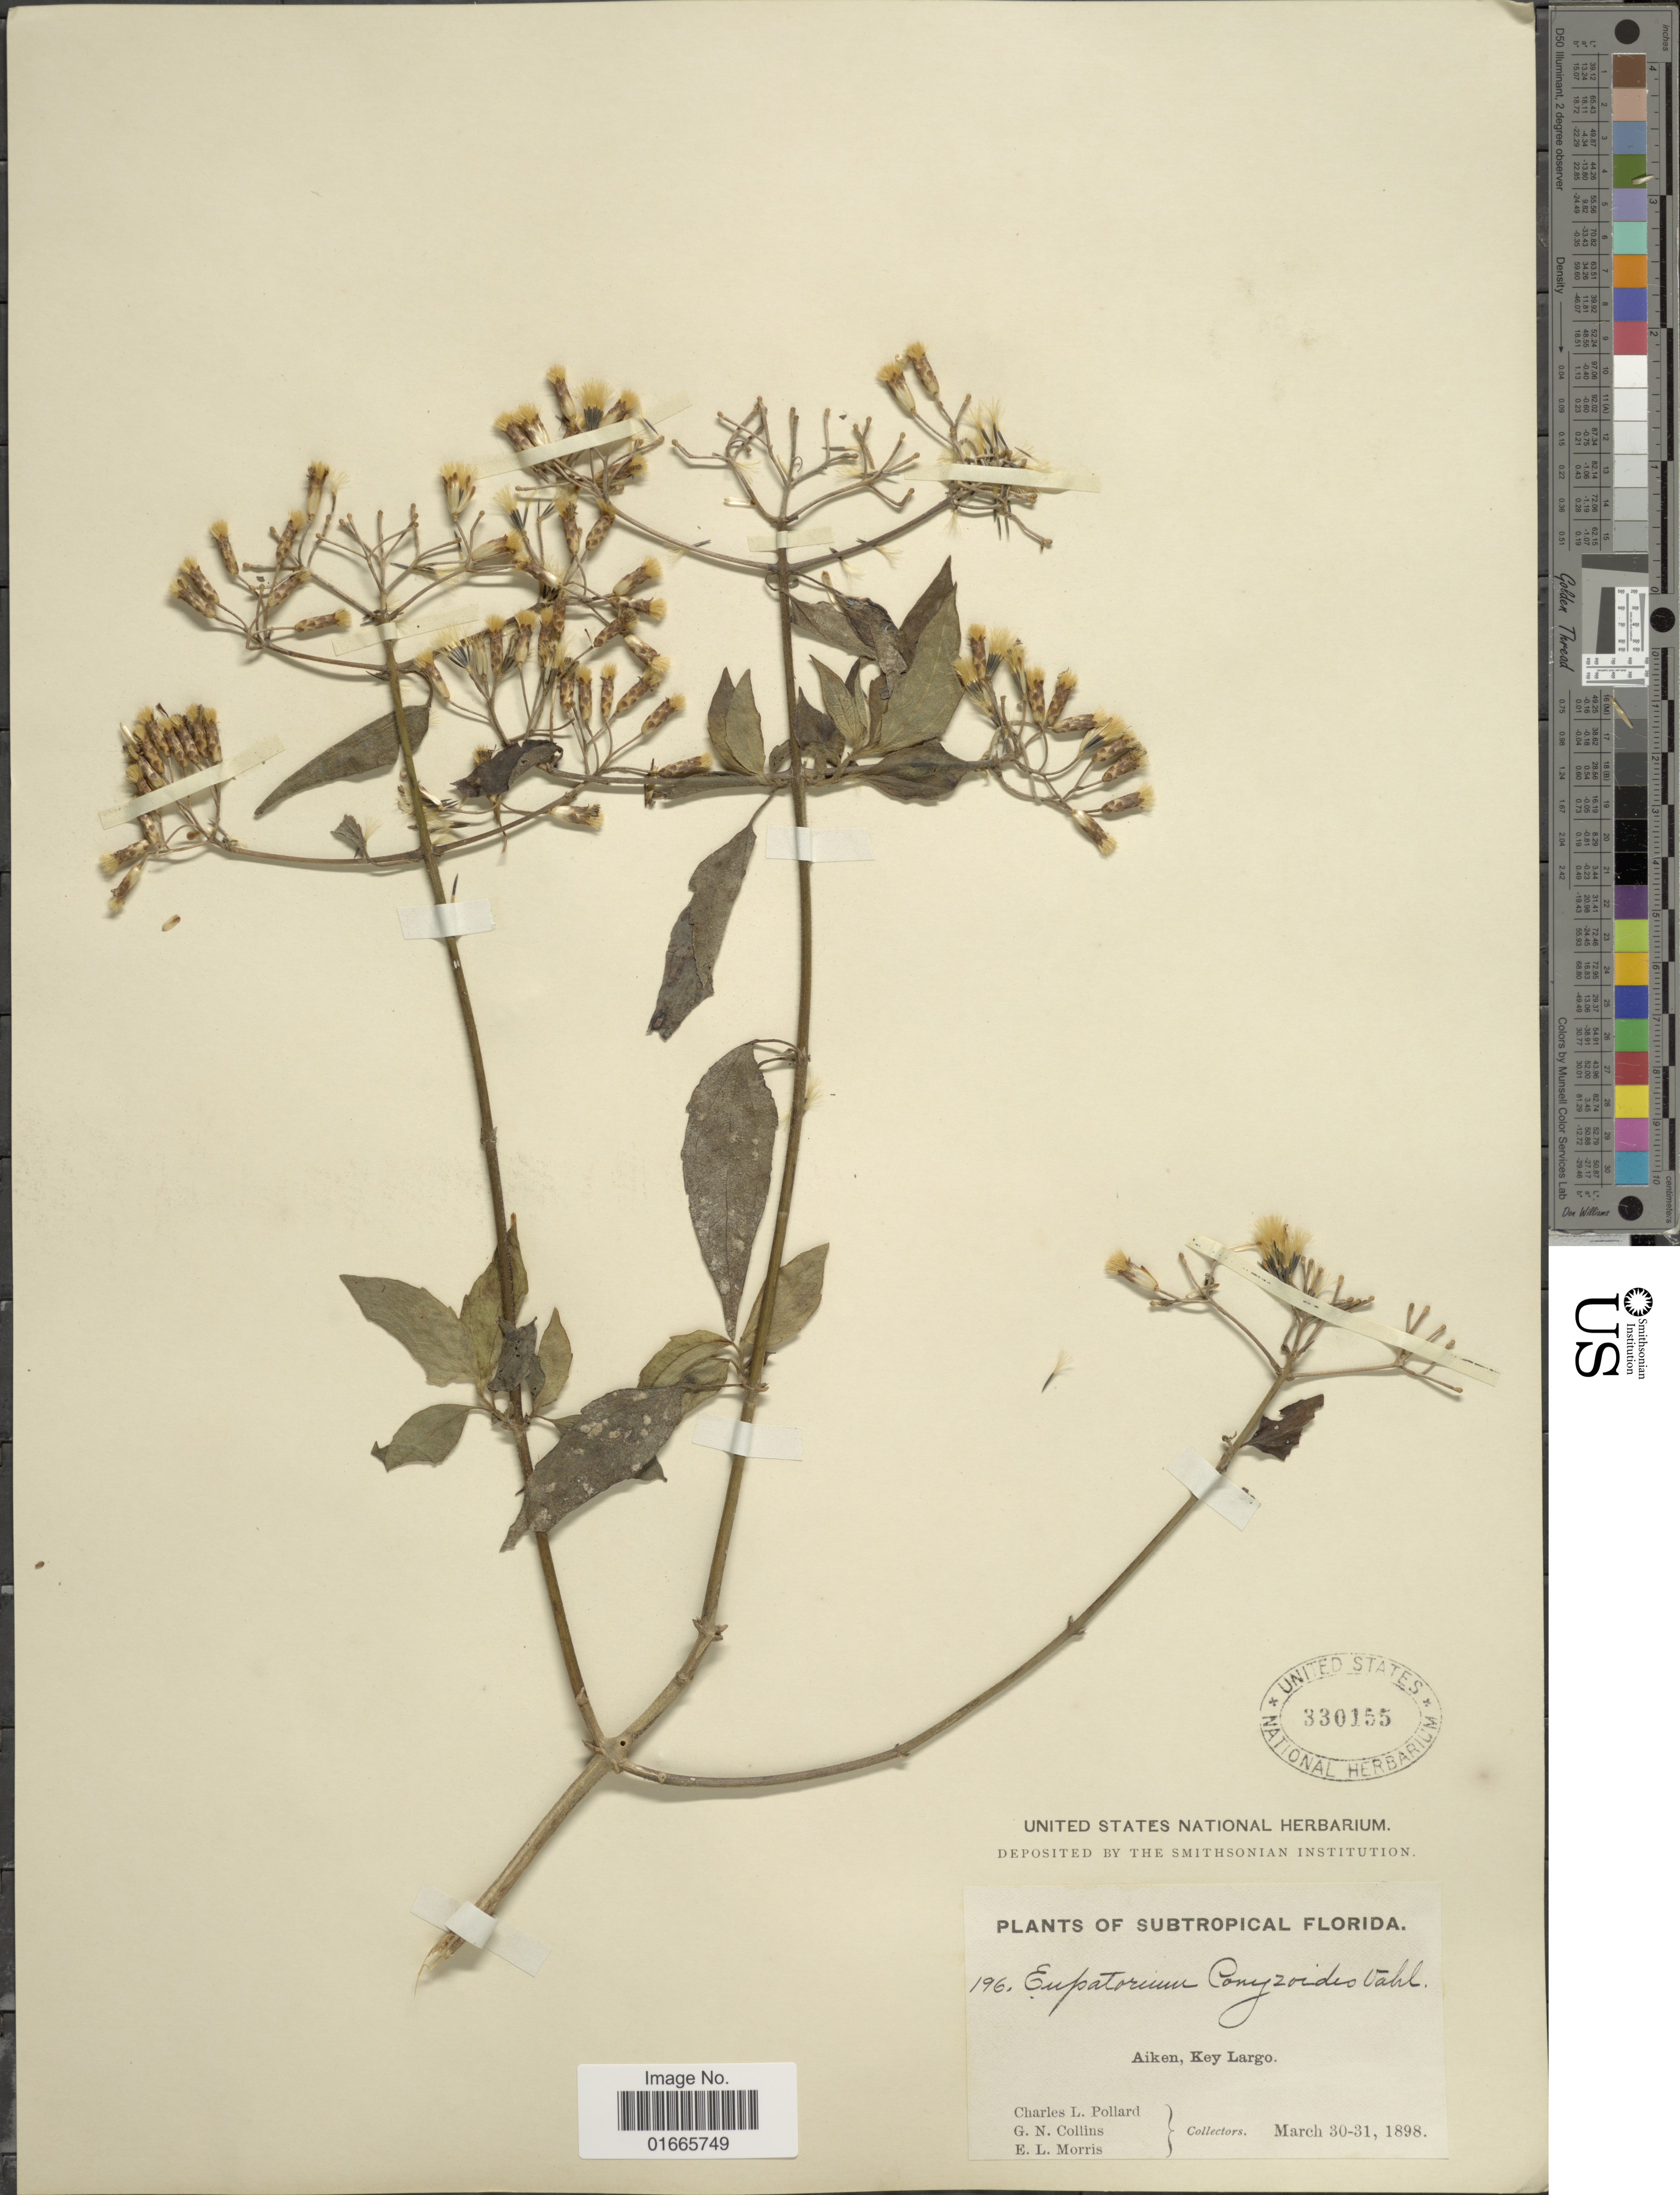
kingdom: Plantae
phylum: Tracheophyta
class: Magnoliopsida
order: Asterales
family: Asteraceae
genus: Chromolaena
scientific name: Chromolaena odorata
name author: (L.) R.M. King & H. Rob.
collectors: C. L. Pollard, G. Collins & E. Morris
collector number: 196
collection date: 1898-03-30/1898-03-31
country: United States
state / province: Florida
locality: Aiken, Key Largo. Subtropical Florida.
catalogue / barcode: US 330155